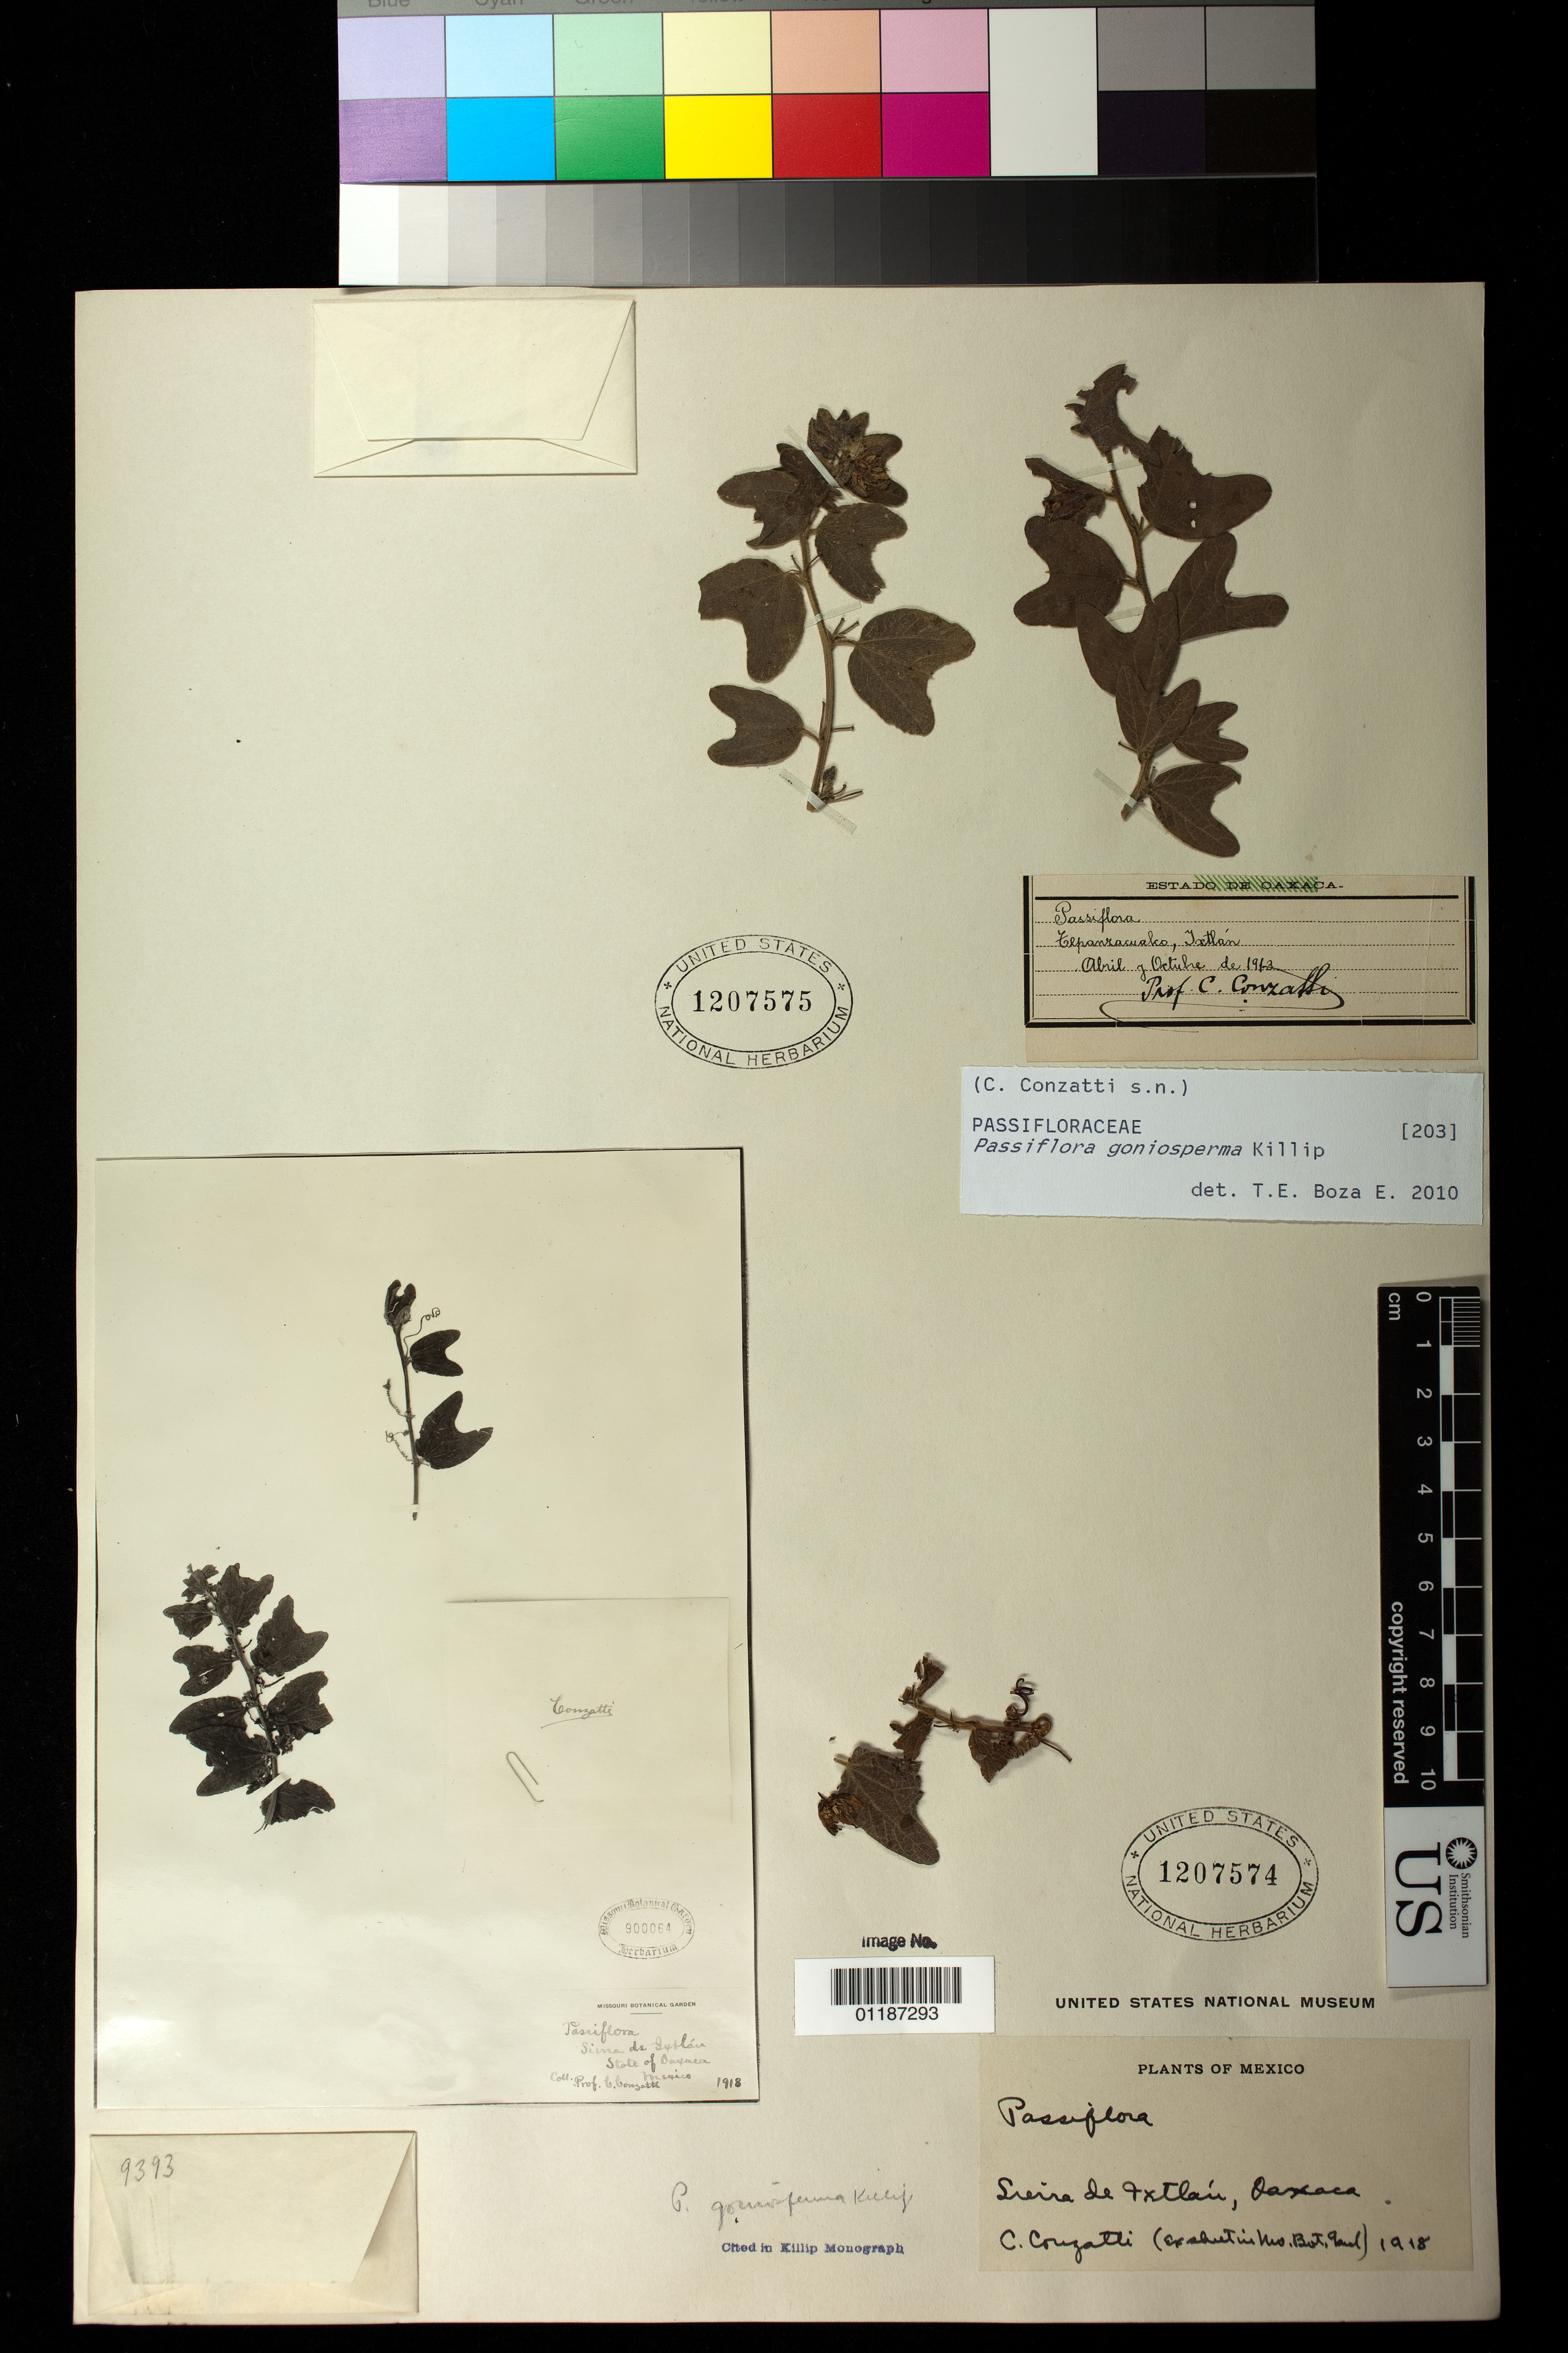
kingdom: Plantae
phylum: Tracheophyta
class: Magnoliopsida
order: Malpighiales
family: Passifloraceae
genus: Passiflora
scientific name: Passiflora goniosperma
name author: Killip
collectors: C. Conzatti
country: Mexico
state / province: Oaxaca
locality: Tepanzacuales, Ixtlan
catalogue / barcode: US 1207575-2